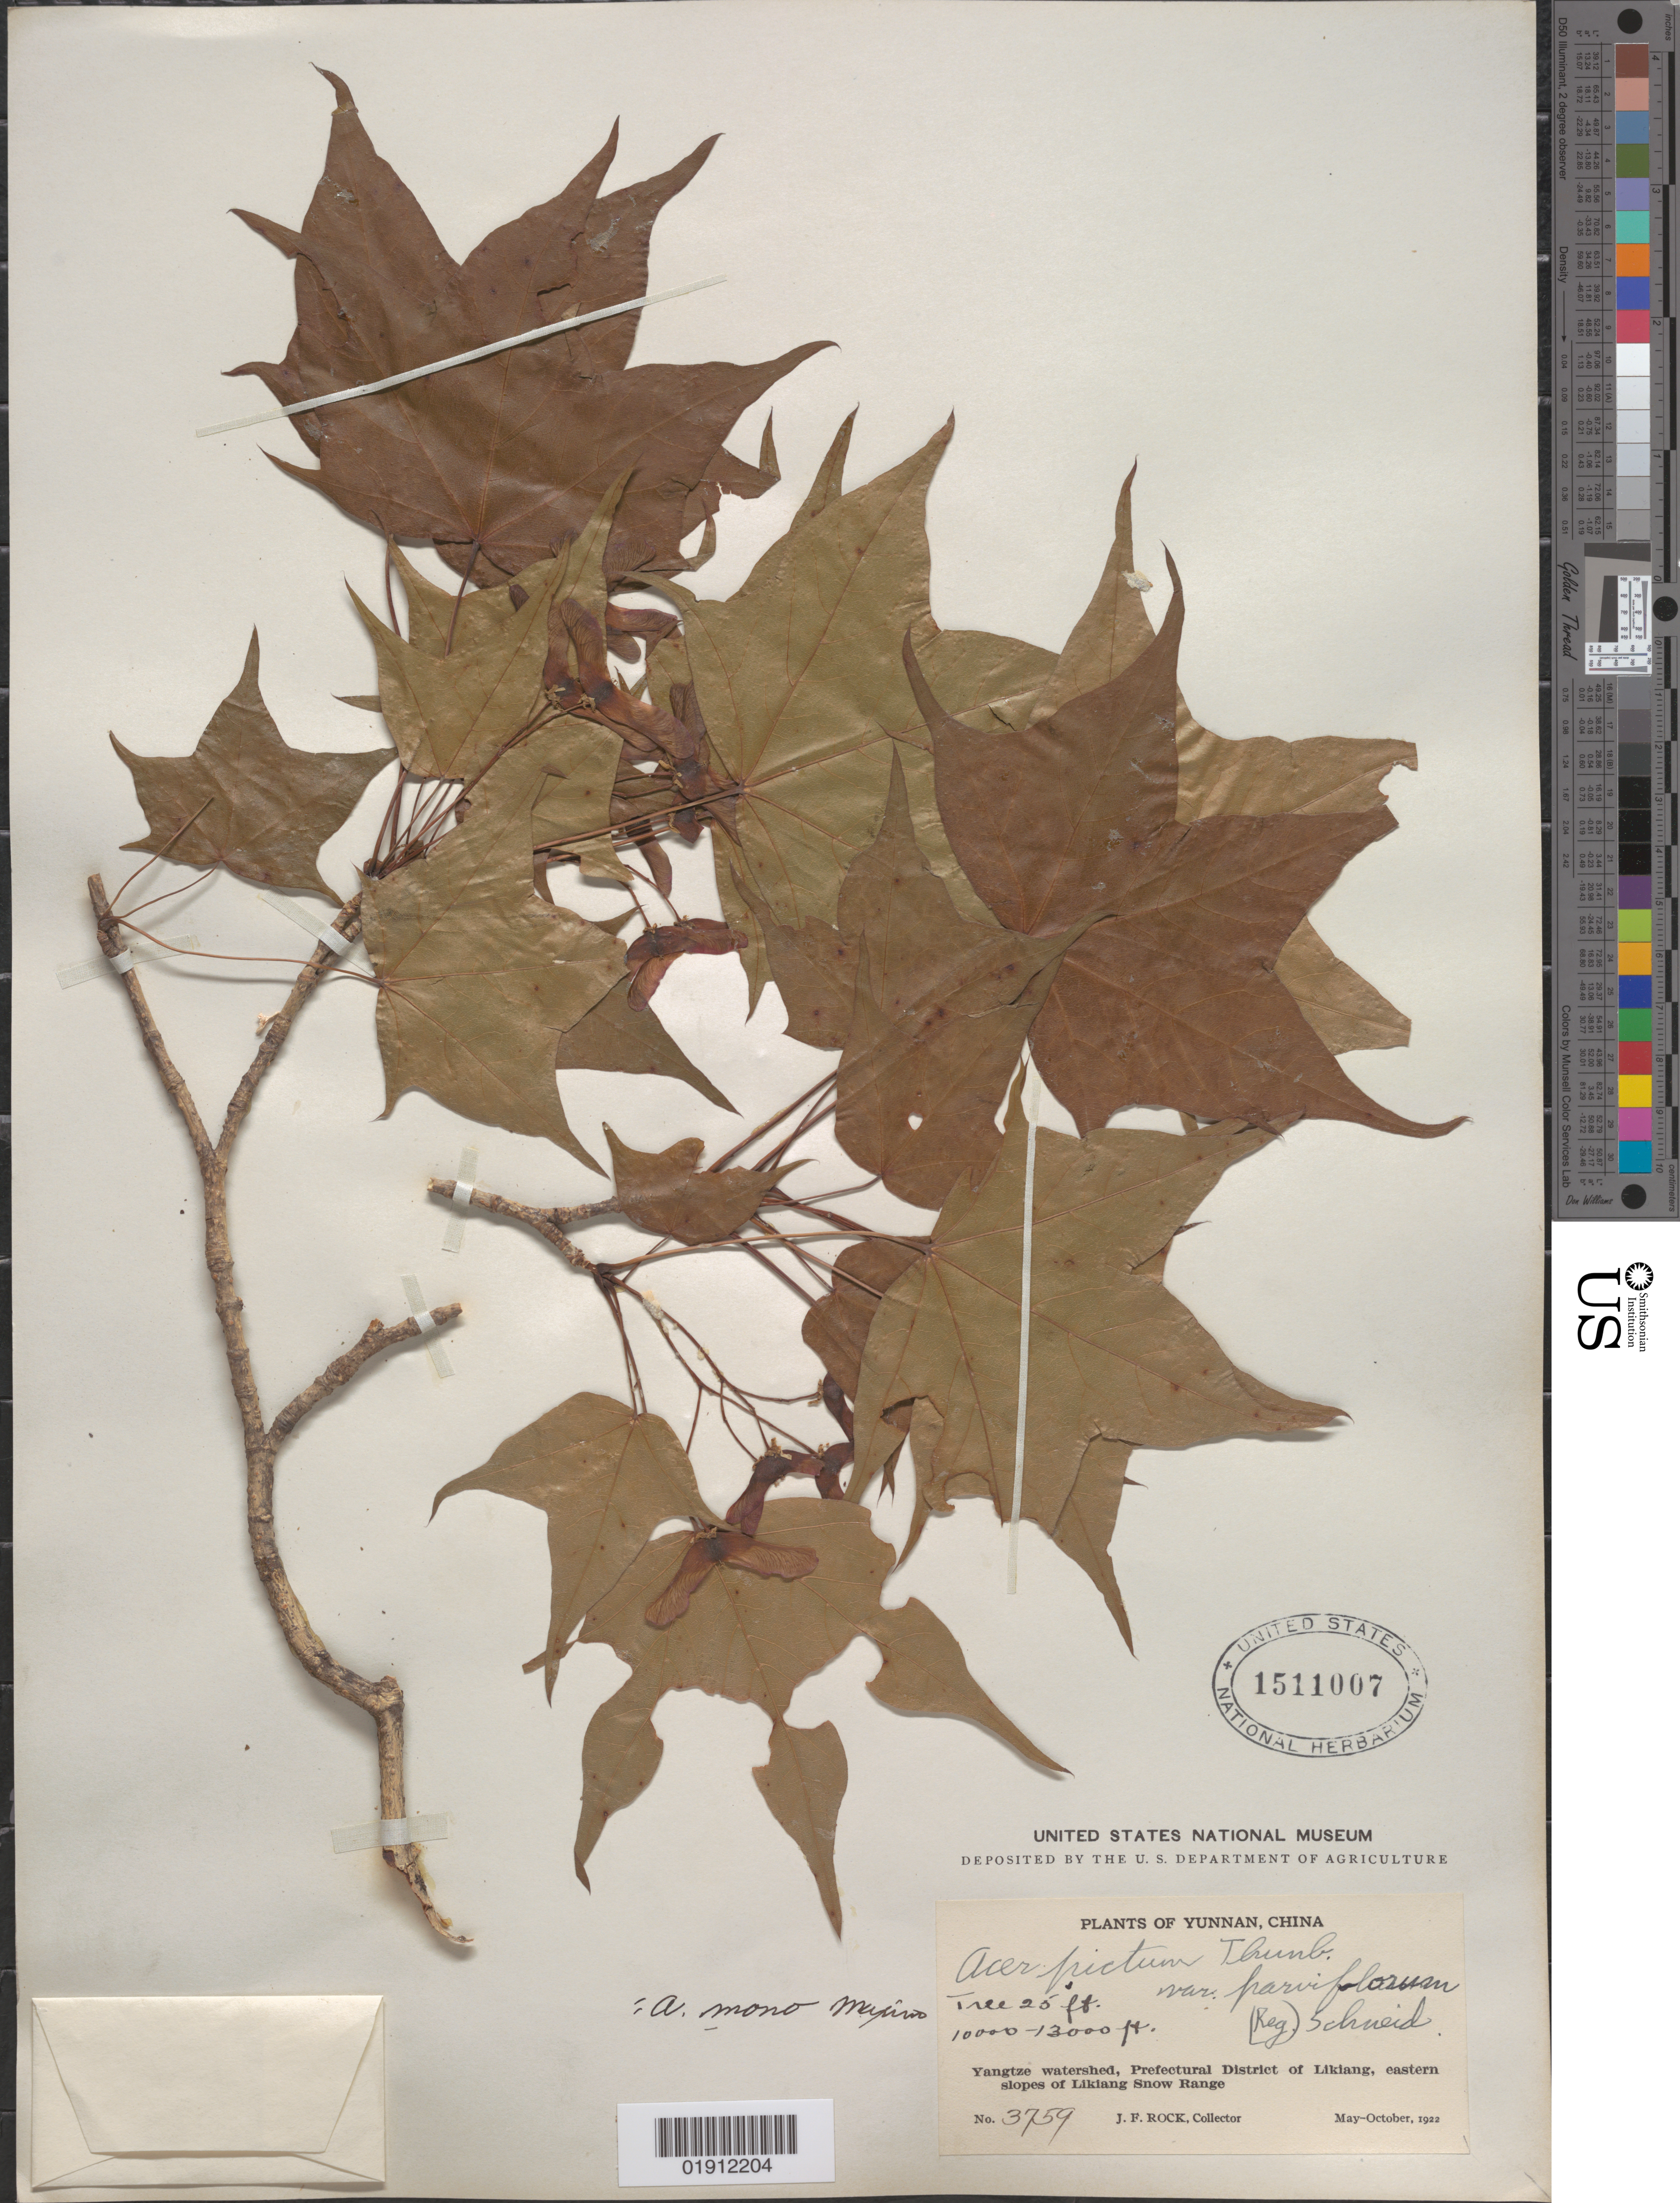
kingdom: Plantae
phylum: Tracheophyta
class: Magnoliopsida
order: Sapindales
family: Sapindaceae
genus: Acer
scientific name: Acer cappadocicum subsp. truncatum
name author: (Bunge) A.E. Murray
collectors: J. F. Rock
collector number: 3759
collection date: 1922-05/1922-10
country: China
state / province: Yunnan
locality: Yangtze watershed, Prefectural District of Likiang, eastern slopes of Likiang Snow Range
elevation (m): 3048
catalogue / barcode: US 1511007